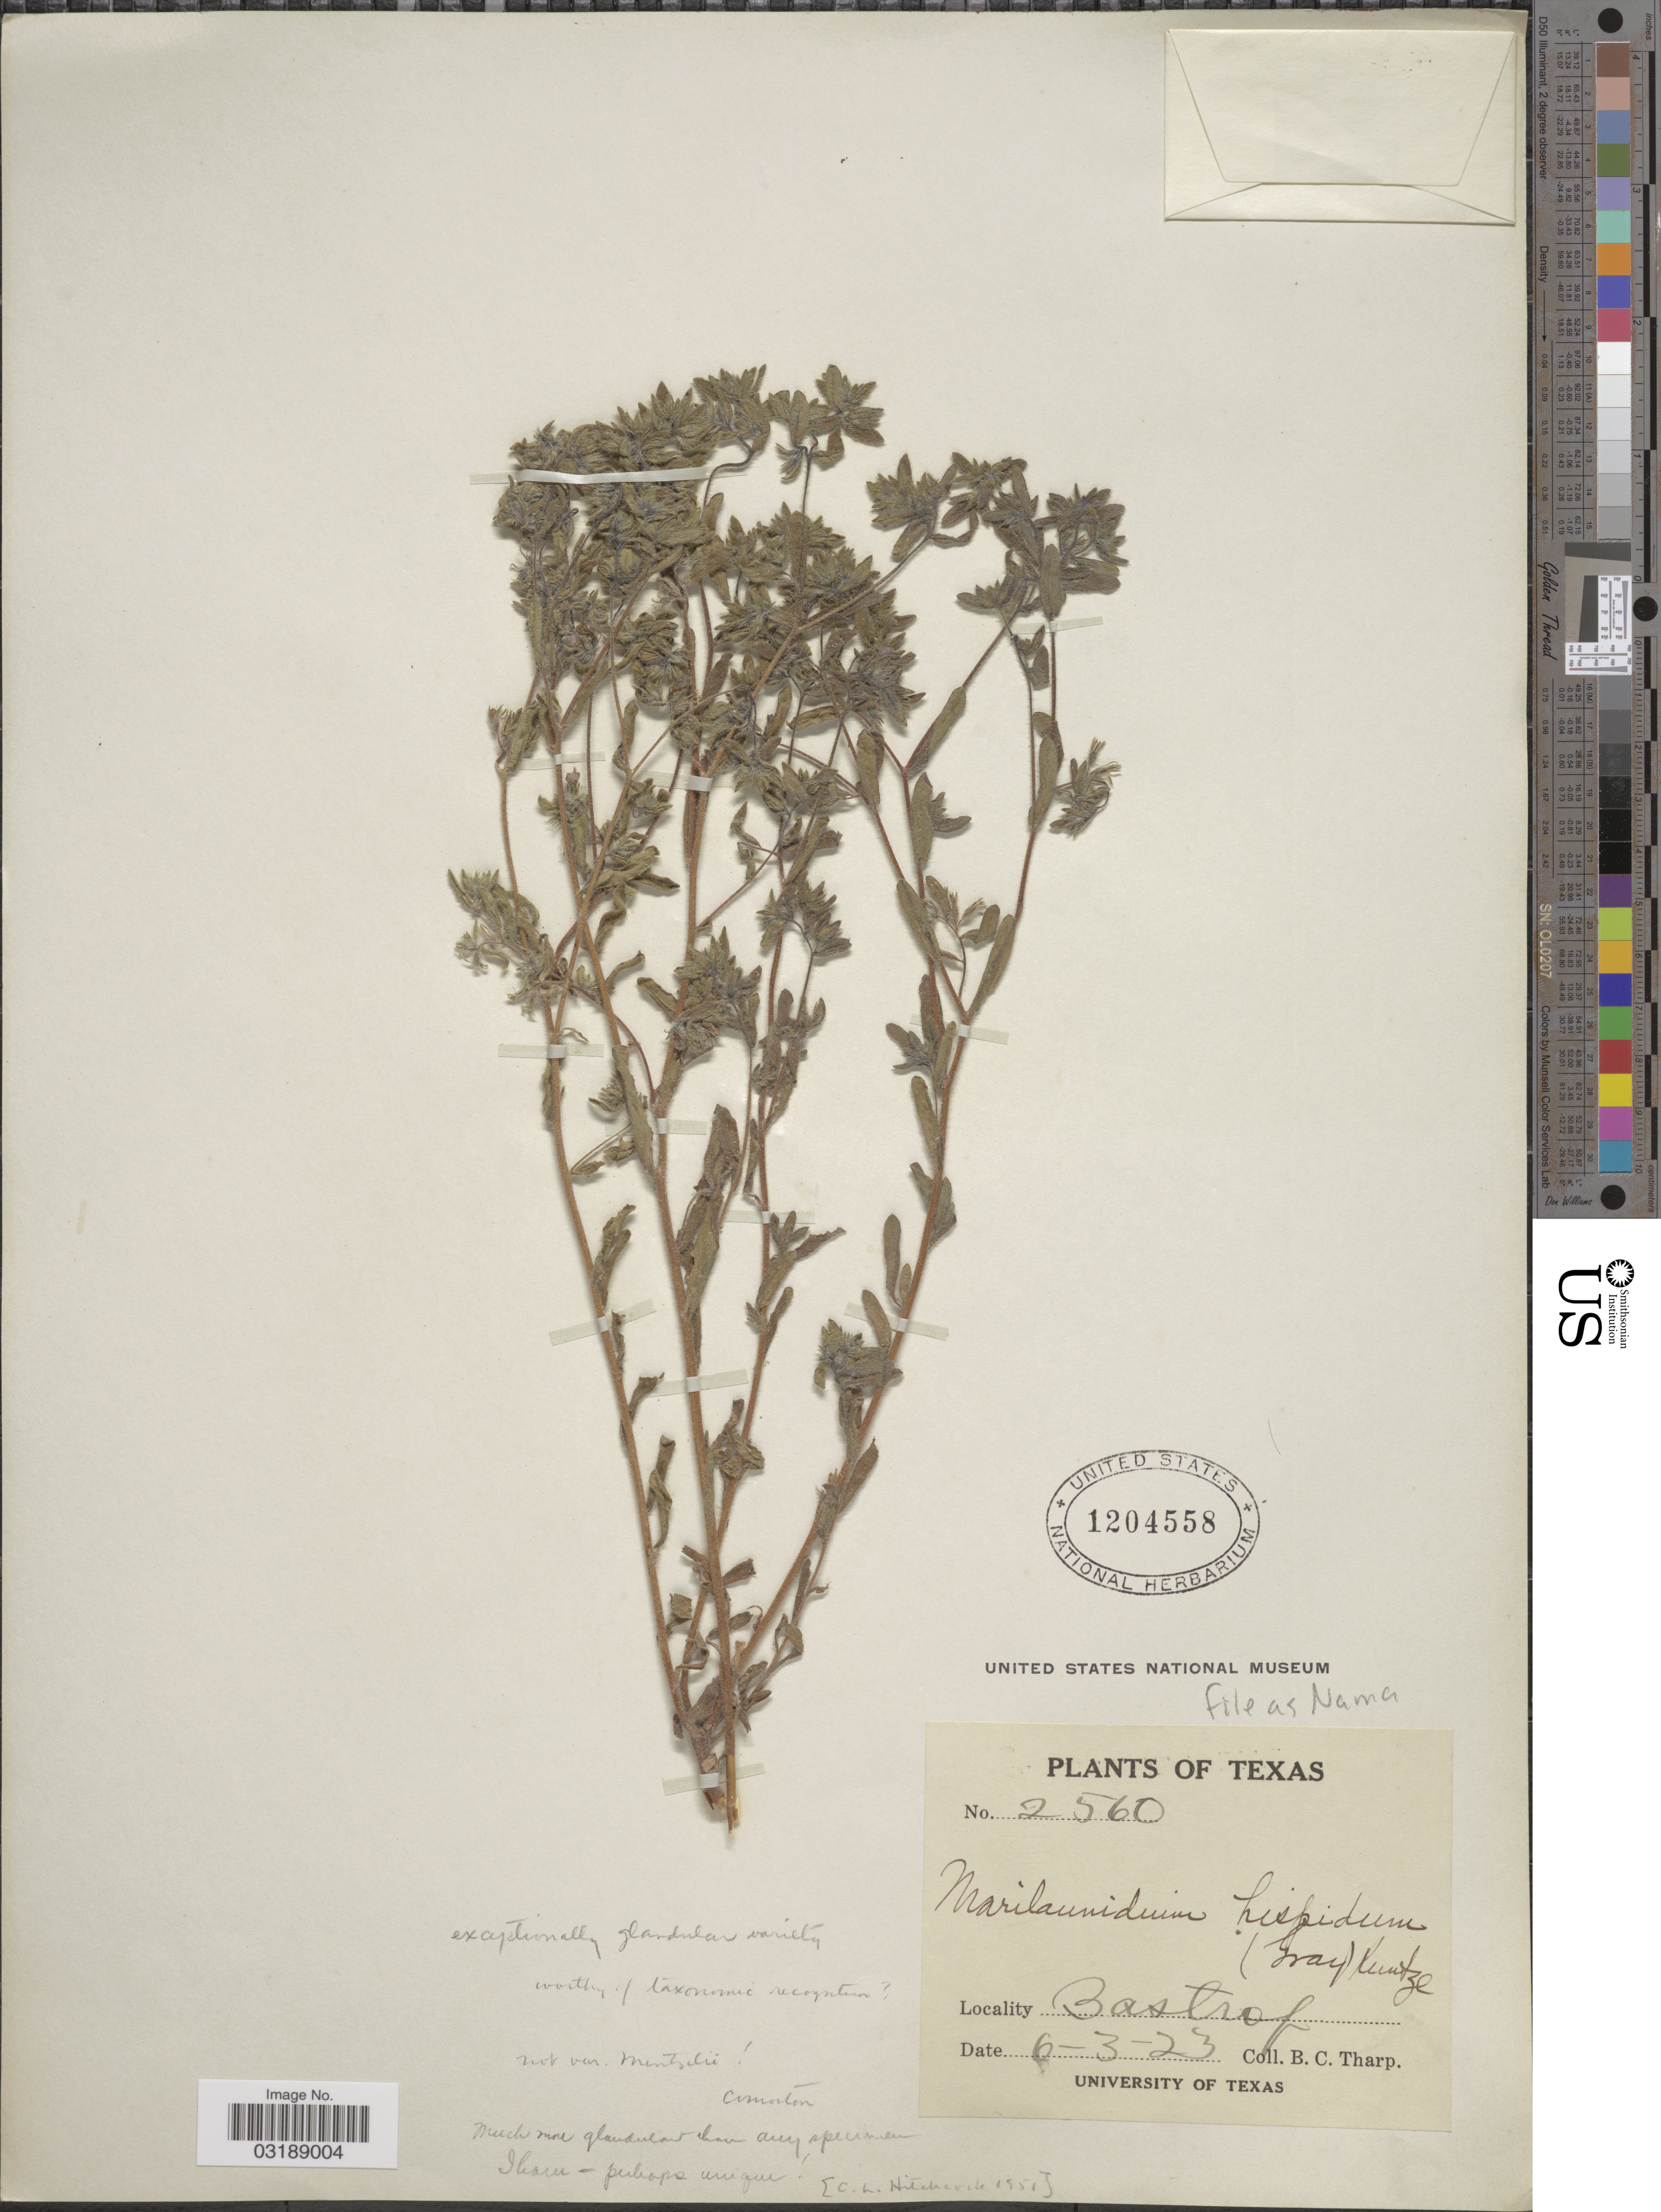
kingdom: Plantae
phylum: Tracheophyta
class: Magnoliopsida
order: Boraginales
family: Namaceae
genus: Nama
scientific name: Nama hispida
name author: A. Gray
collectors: B. C. Tharp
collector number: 2560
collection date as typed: Transcribed d/m/y: 3/6/23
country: United States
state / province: Texas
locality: Bastrop.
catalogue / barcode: US 1204558